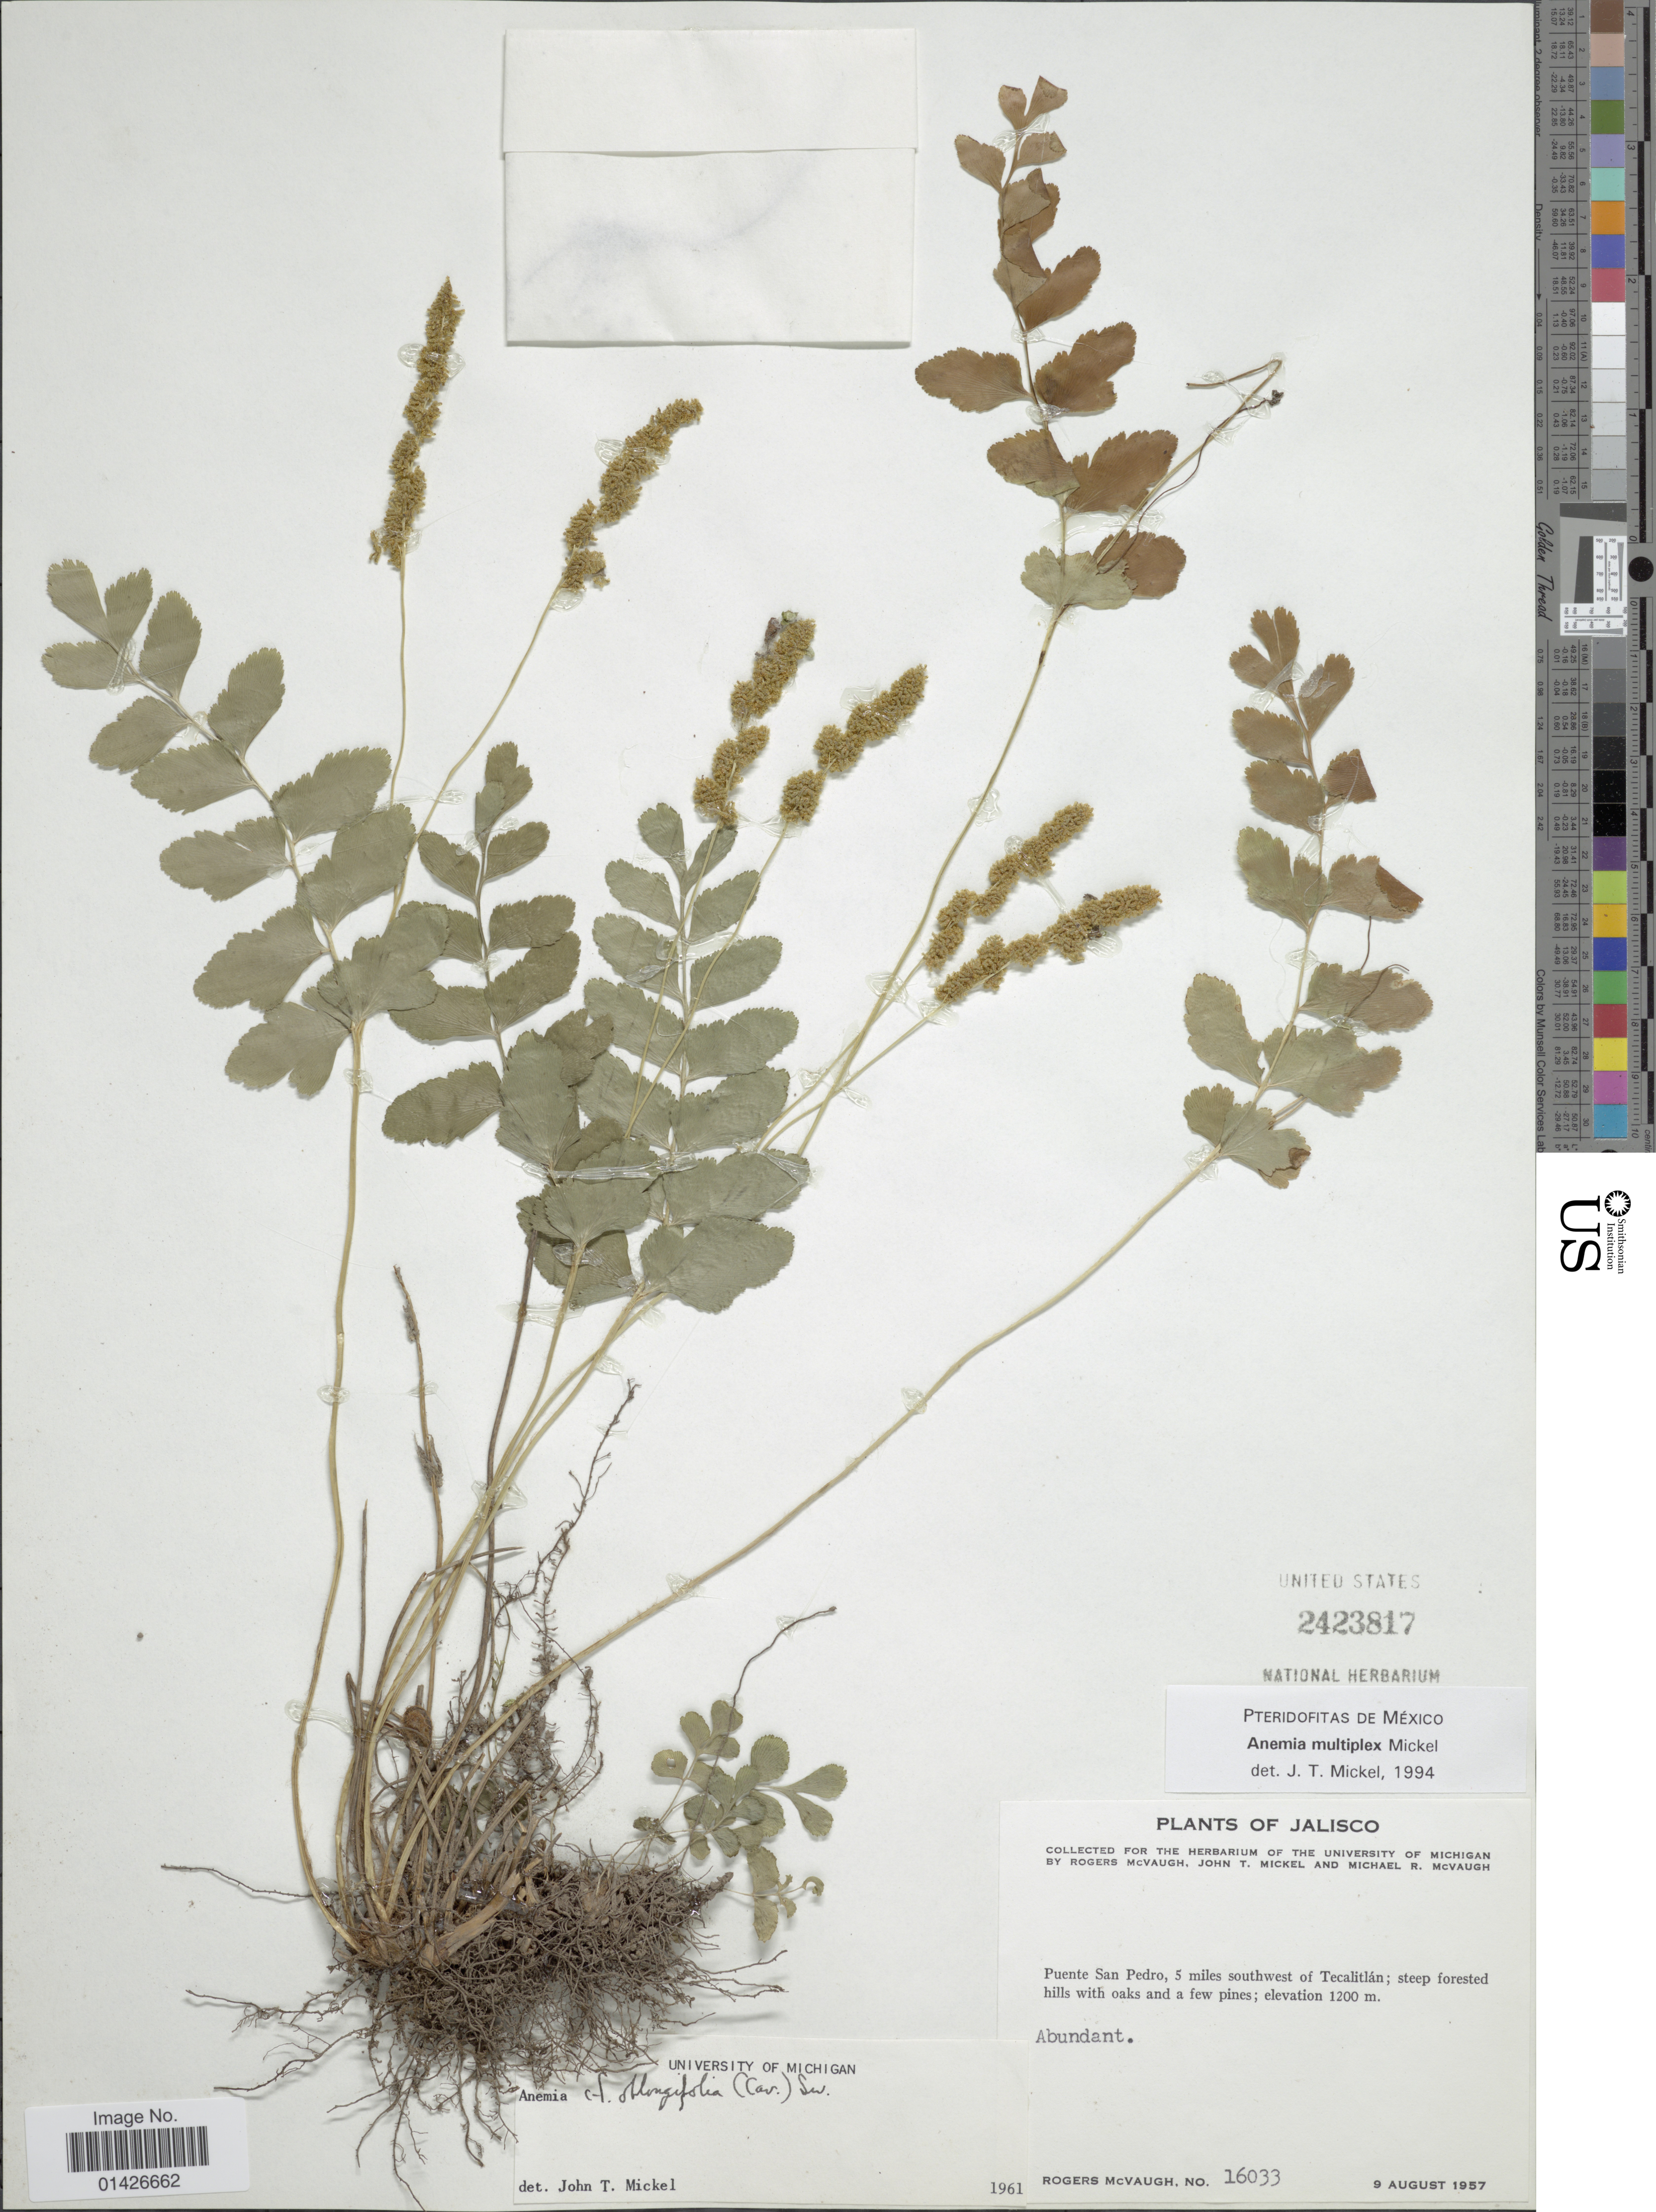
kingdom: Plantae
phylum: Tracheophyta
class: Polypodiopsida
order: Schizaeales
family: Anemiaceae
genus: Anemia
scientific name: Anemia multiplex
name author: Mickel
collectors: R. McVaugh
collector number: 16033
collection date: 1957-08-09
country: Mexico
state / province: Jalisco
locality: Puente San Pedro, 5 miles southwest of Tecaltitlán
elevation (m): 1200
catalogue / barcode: US 2423817